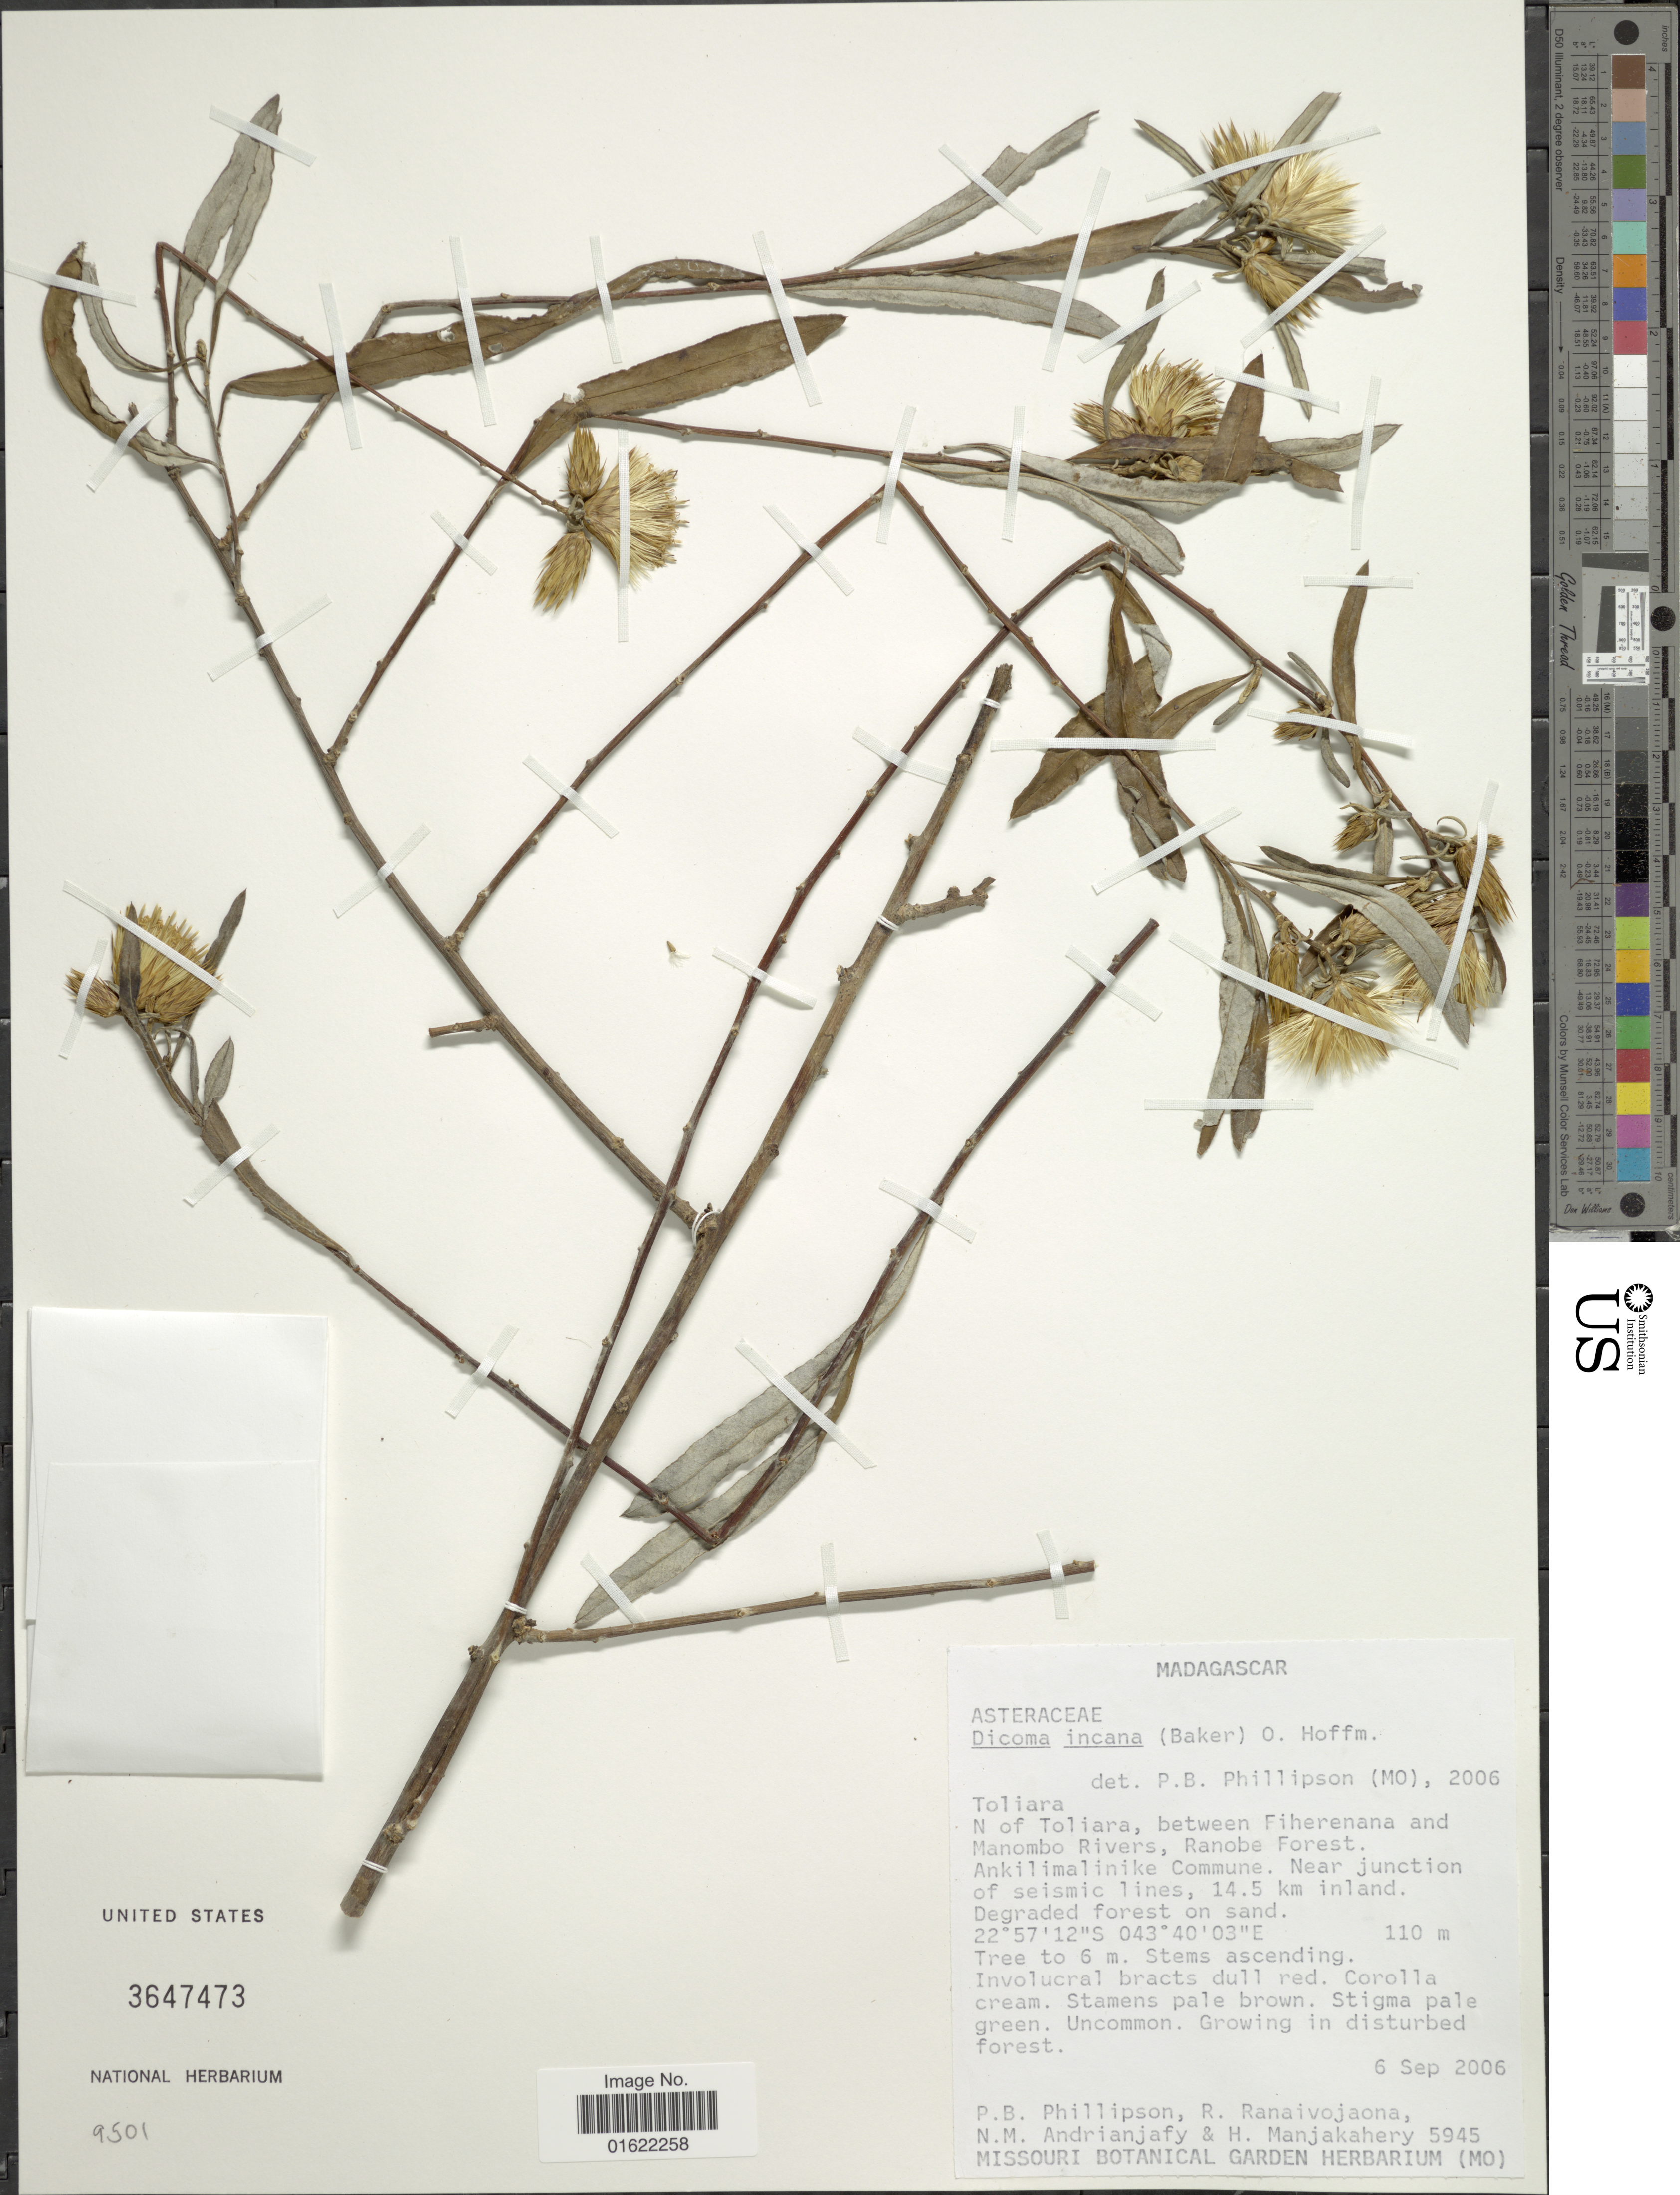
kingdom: Plantae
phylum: Tracheophyta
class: Magnoliopsida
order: Asterales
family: Asteraceae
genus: Dicoma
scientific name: Dicoma incana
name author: O. Hoffm.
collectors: P. B. Phillipson, R. Ranaivojaona, N. M. Andrianjafy & H. N. Manjakahery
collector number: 5945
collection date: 2006-09-03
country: Madagascar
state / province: Atsimo-Andrefana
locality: N of Toliara, between Fiherenana and Manombo Rivers, Ranobe Forest. Ankilimalinike Commune. Near junction of seismic lines, 14.5 km inland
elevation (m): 110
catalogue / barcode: US 3647473